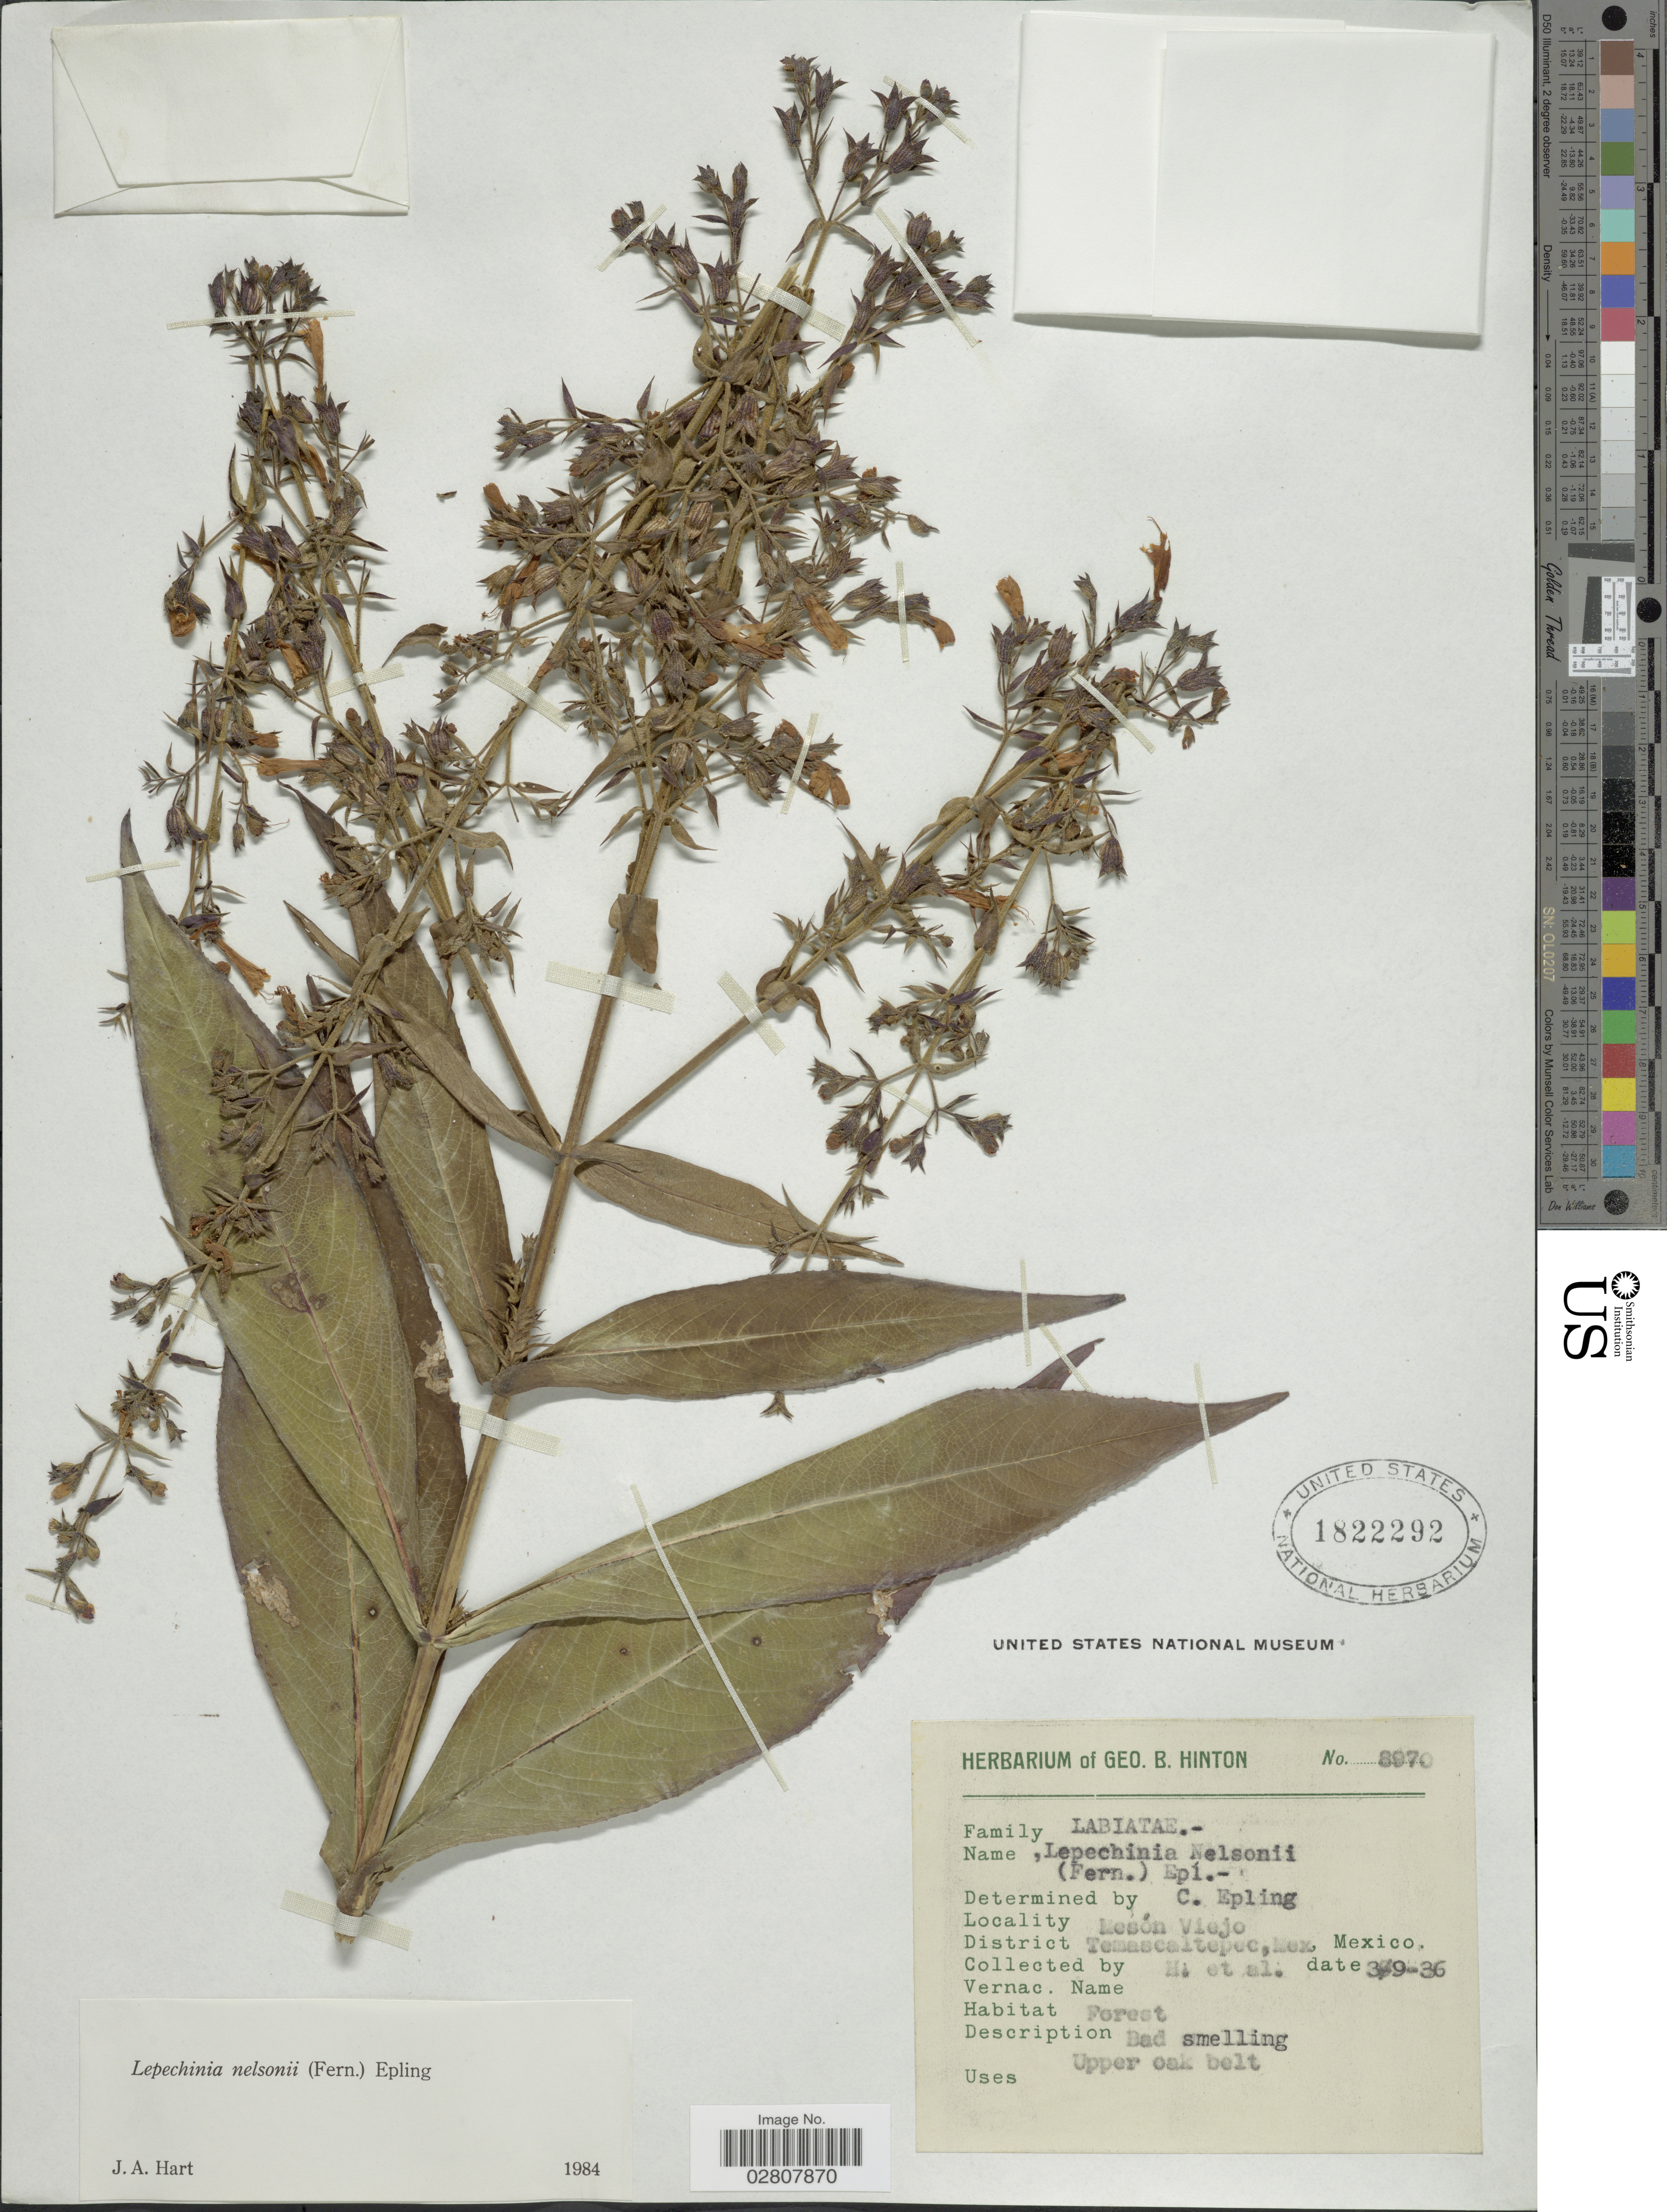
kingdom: Plantae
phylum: Tracheophyta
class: Magnoliopsida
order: Lamiales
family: Lamiaceae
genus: Lepechinia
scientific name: Lepechinia nelsonii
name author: (Fernald) Epling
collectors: G. B. Hinton & et al.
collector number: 8970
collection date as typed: Transcribed d/m/y: 3/9/36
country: Mexico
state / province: México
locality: Mesón Viejo. District Temascaltepec.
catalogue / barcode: US 1822292